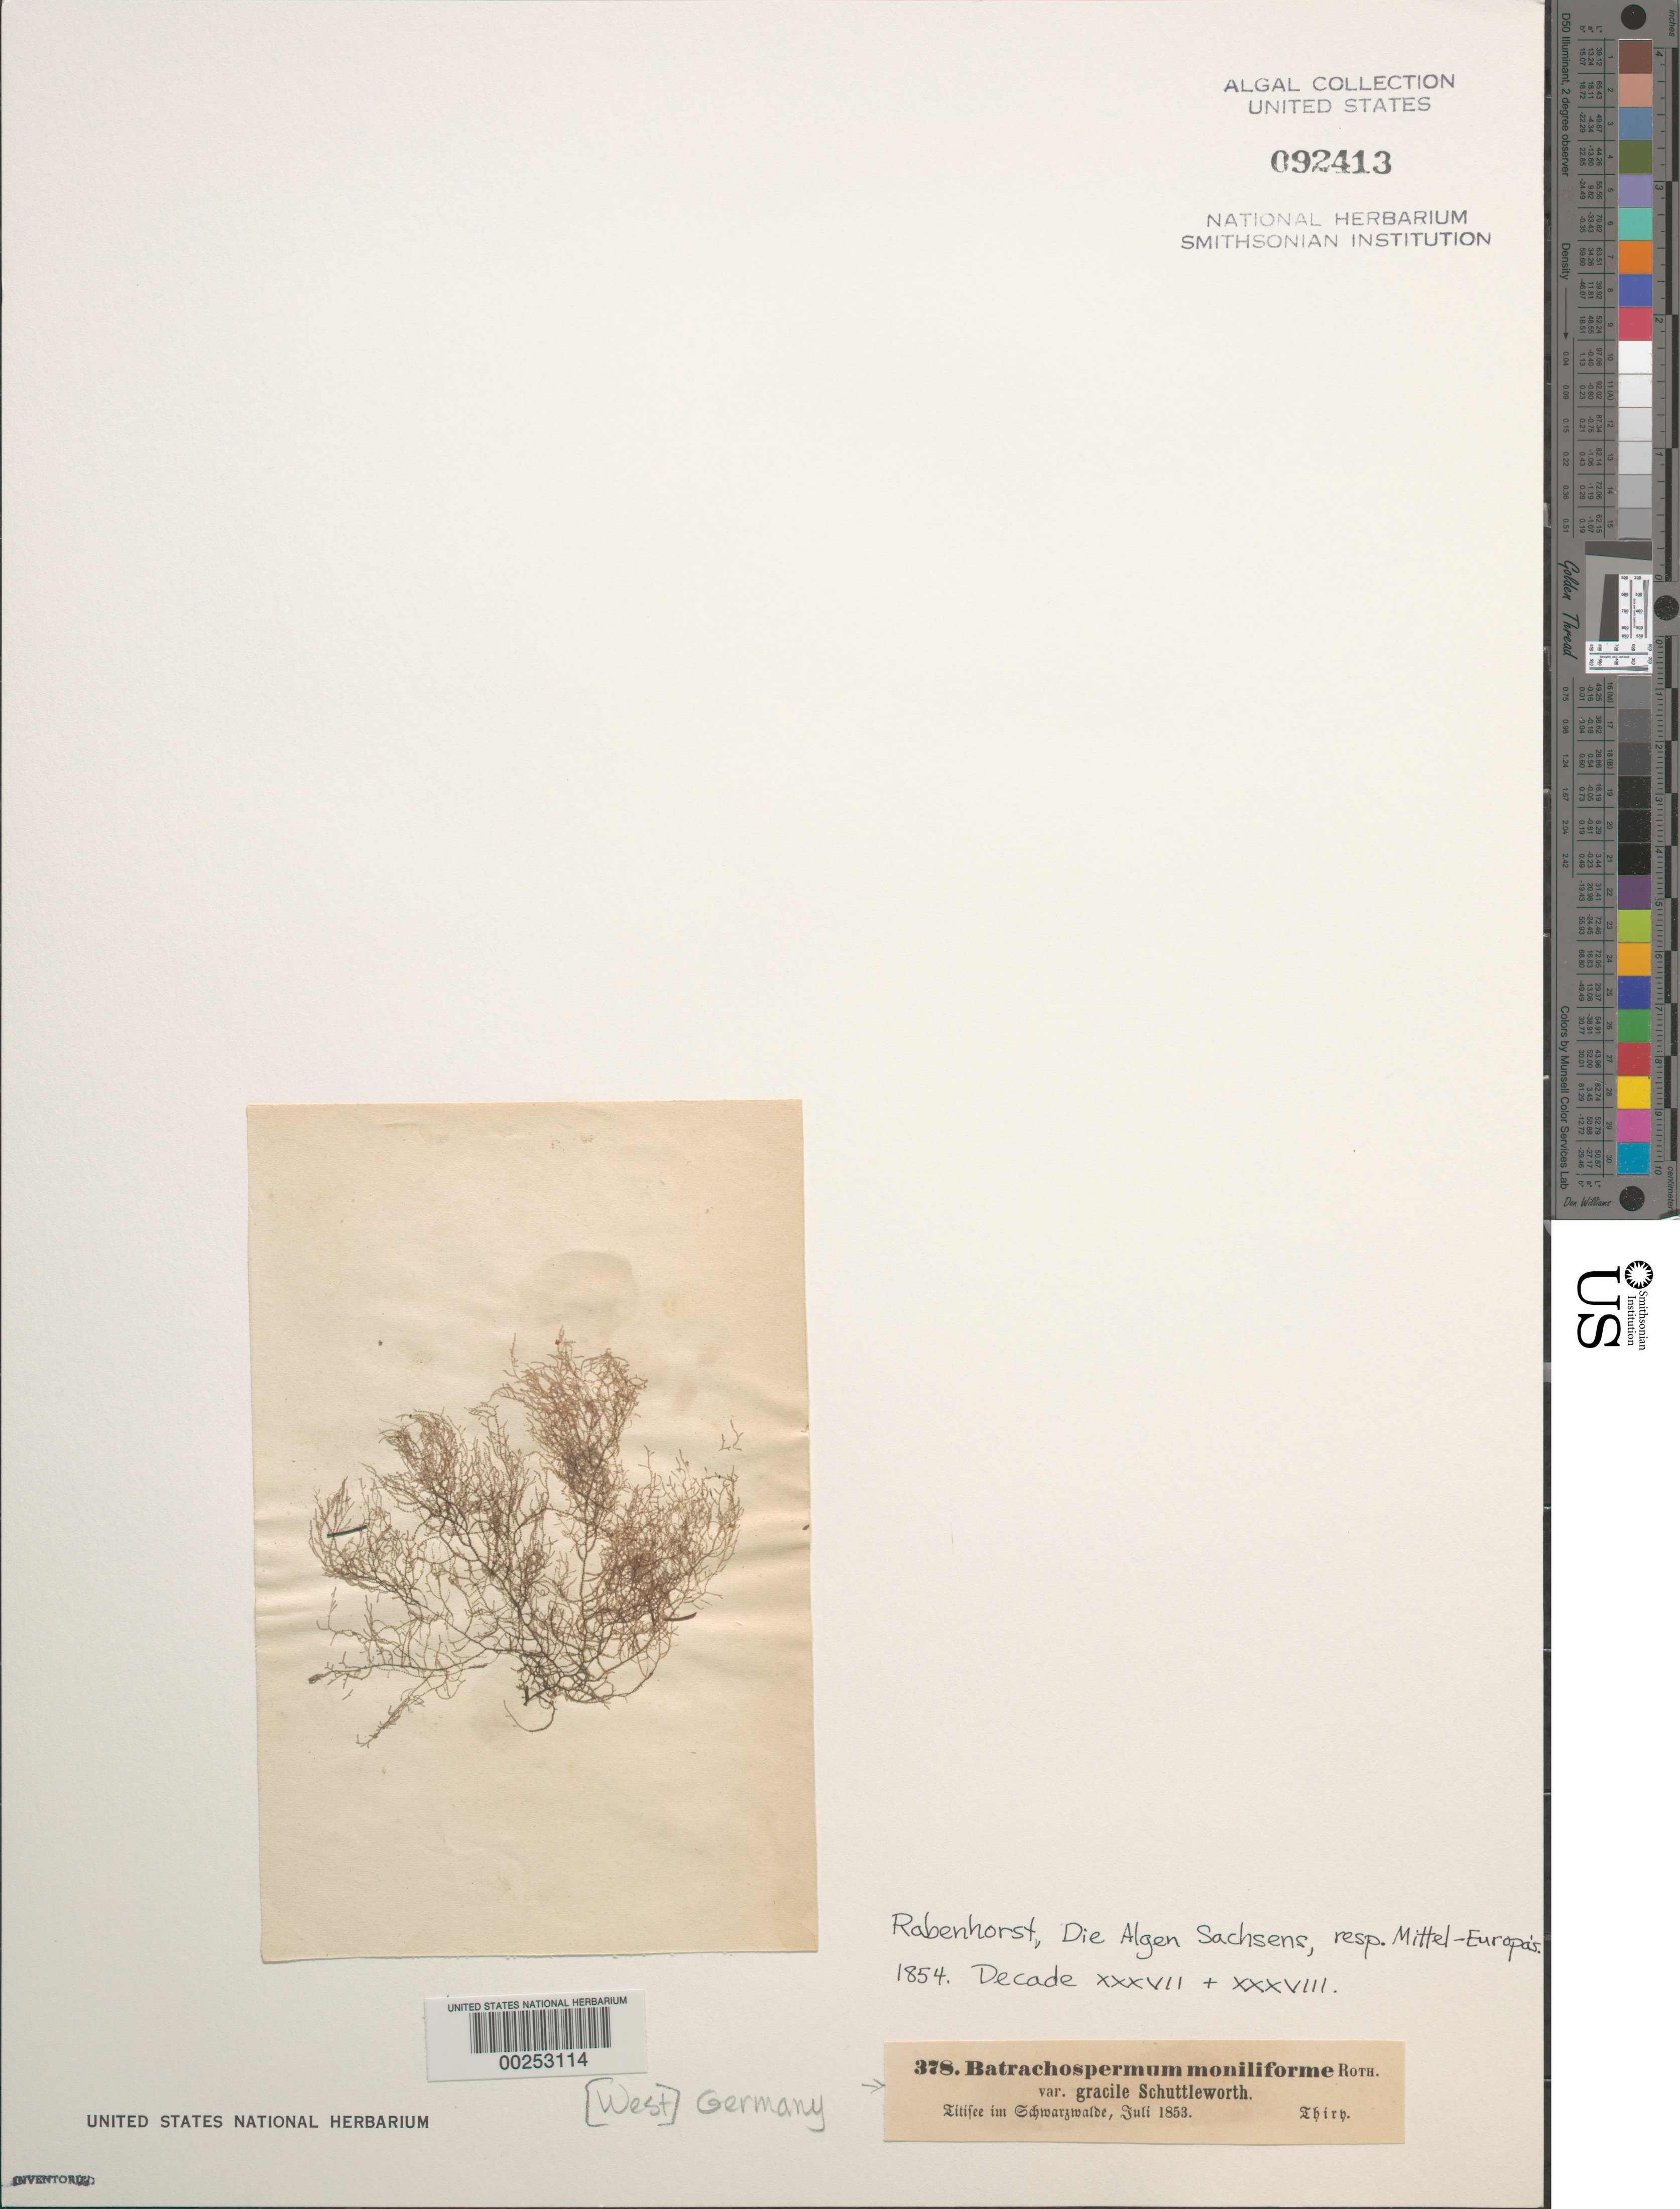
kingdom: Plantae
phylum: Rhodophyta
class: Florideophyceae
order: Batrachospermales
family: Batrachospermaceae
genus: Batrachospermum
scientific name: Batrachospermum gelatinosum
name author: (L.) DC.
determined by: Algae name updating Project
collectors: R. Thiry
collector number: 378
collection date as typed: Jul 1853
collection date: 1853-07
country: Germany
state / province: Baden-wurttemberg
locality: Titisee, black forest (schwarzwalde)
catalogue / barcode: US 92413